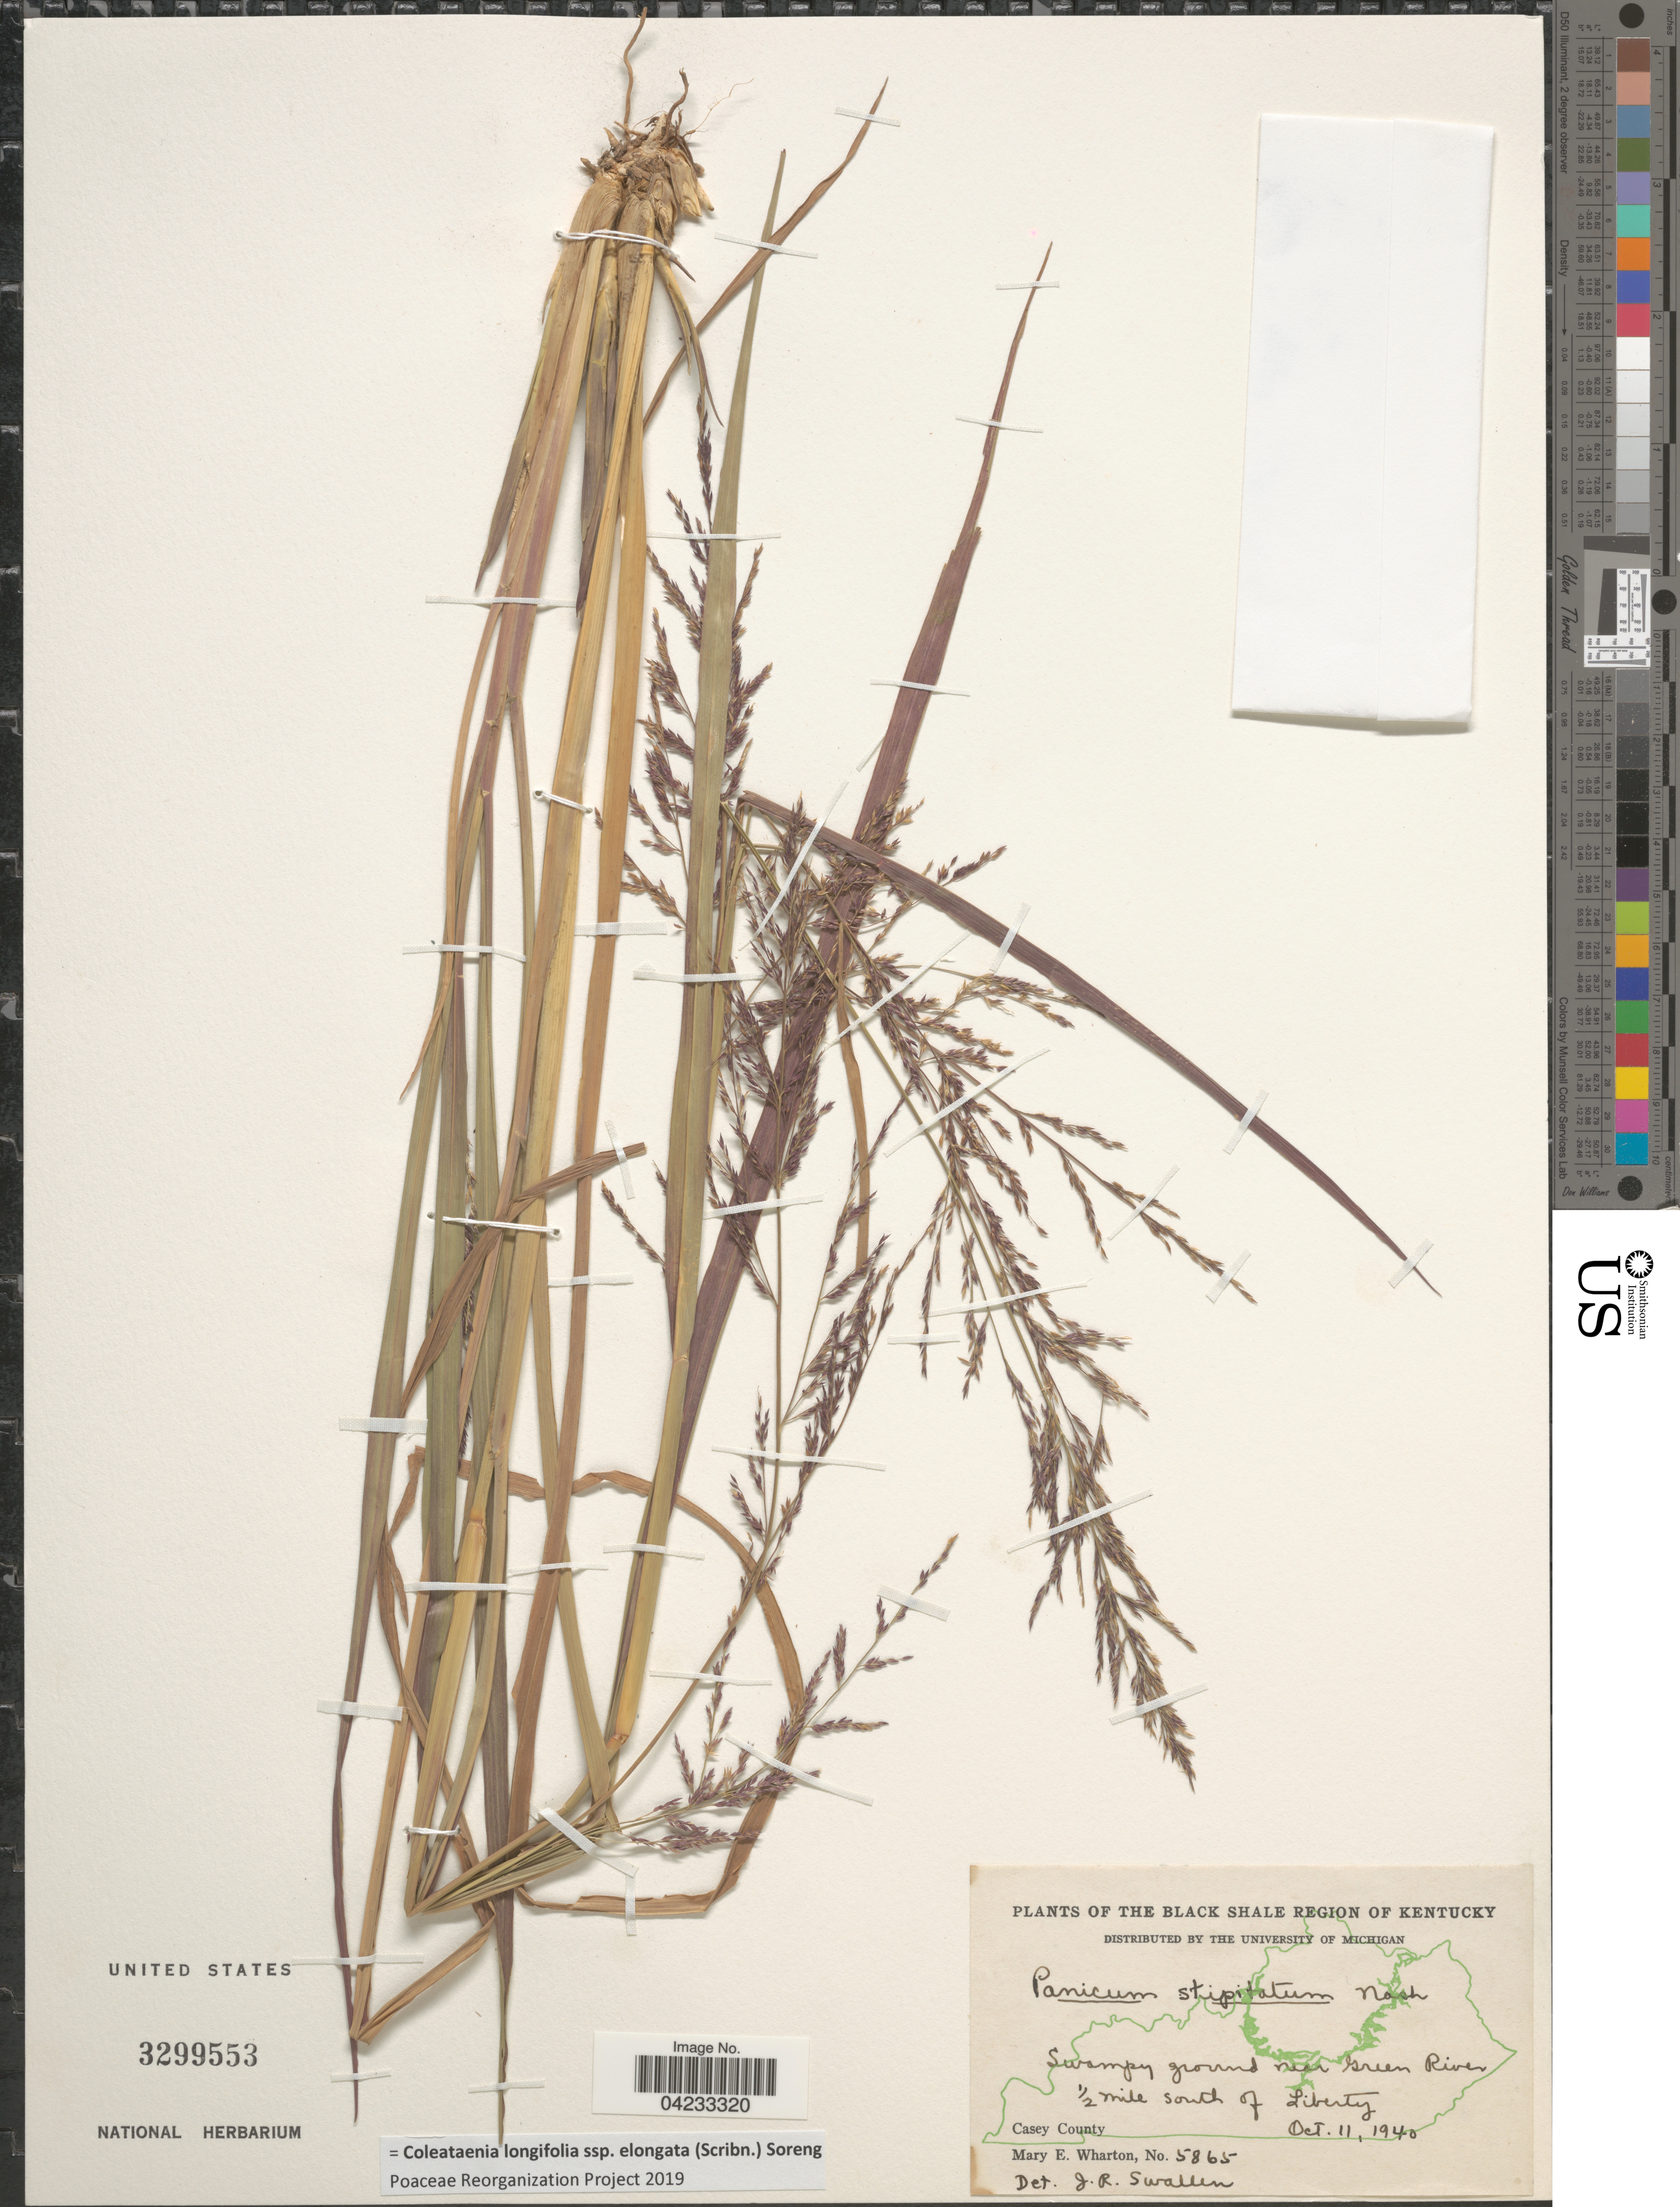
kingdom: Plantae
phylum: Tracheophyta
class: Liliopsida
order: Poales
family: Poaceae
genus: Coleataenia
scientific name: Coleataenia longifolia subsp. elongata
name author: (Scribn.) Soreng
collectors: M. Wharton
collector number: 5865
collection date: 1940-10-11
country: United States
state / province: Kentucky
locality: The Black Shale Region of Kentucky. Swampy ground near Green River ½ mile south of Liberty. Casey County.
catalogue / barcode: US 3299553